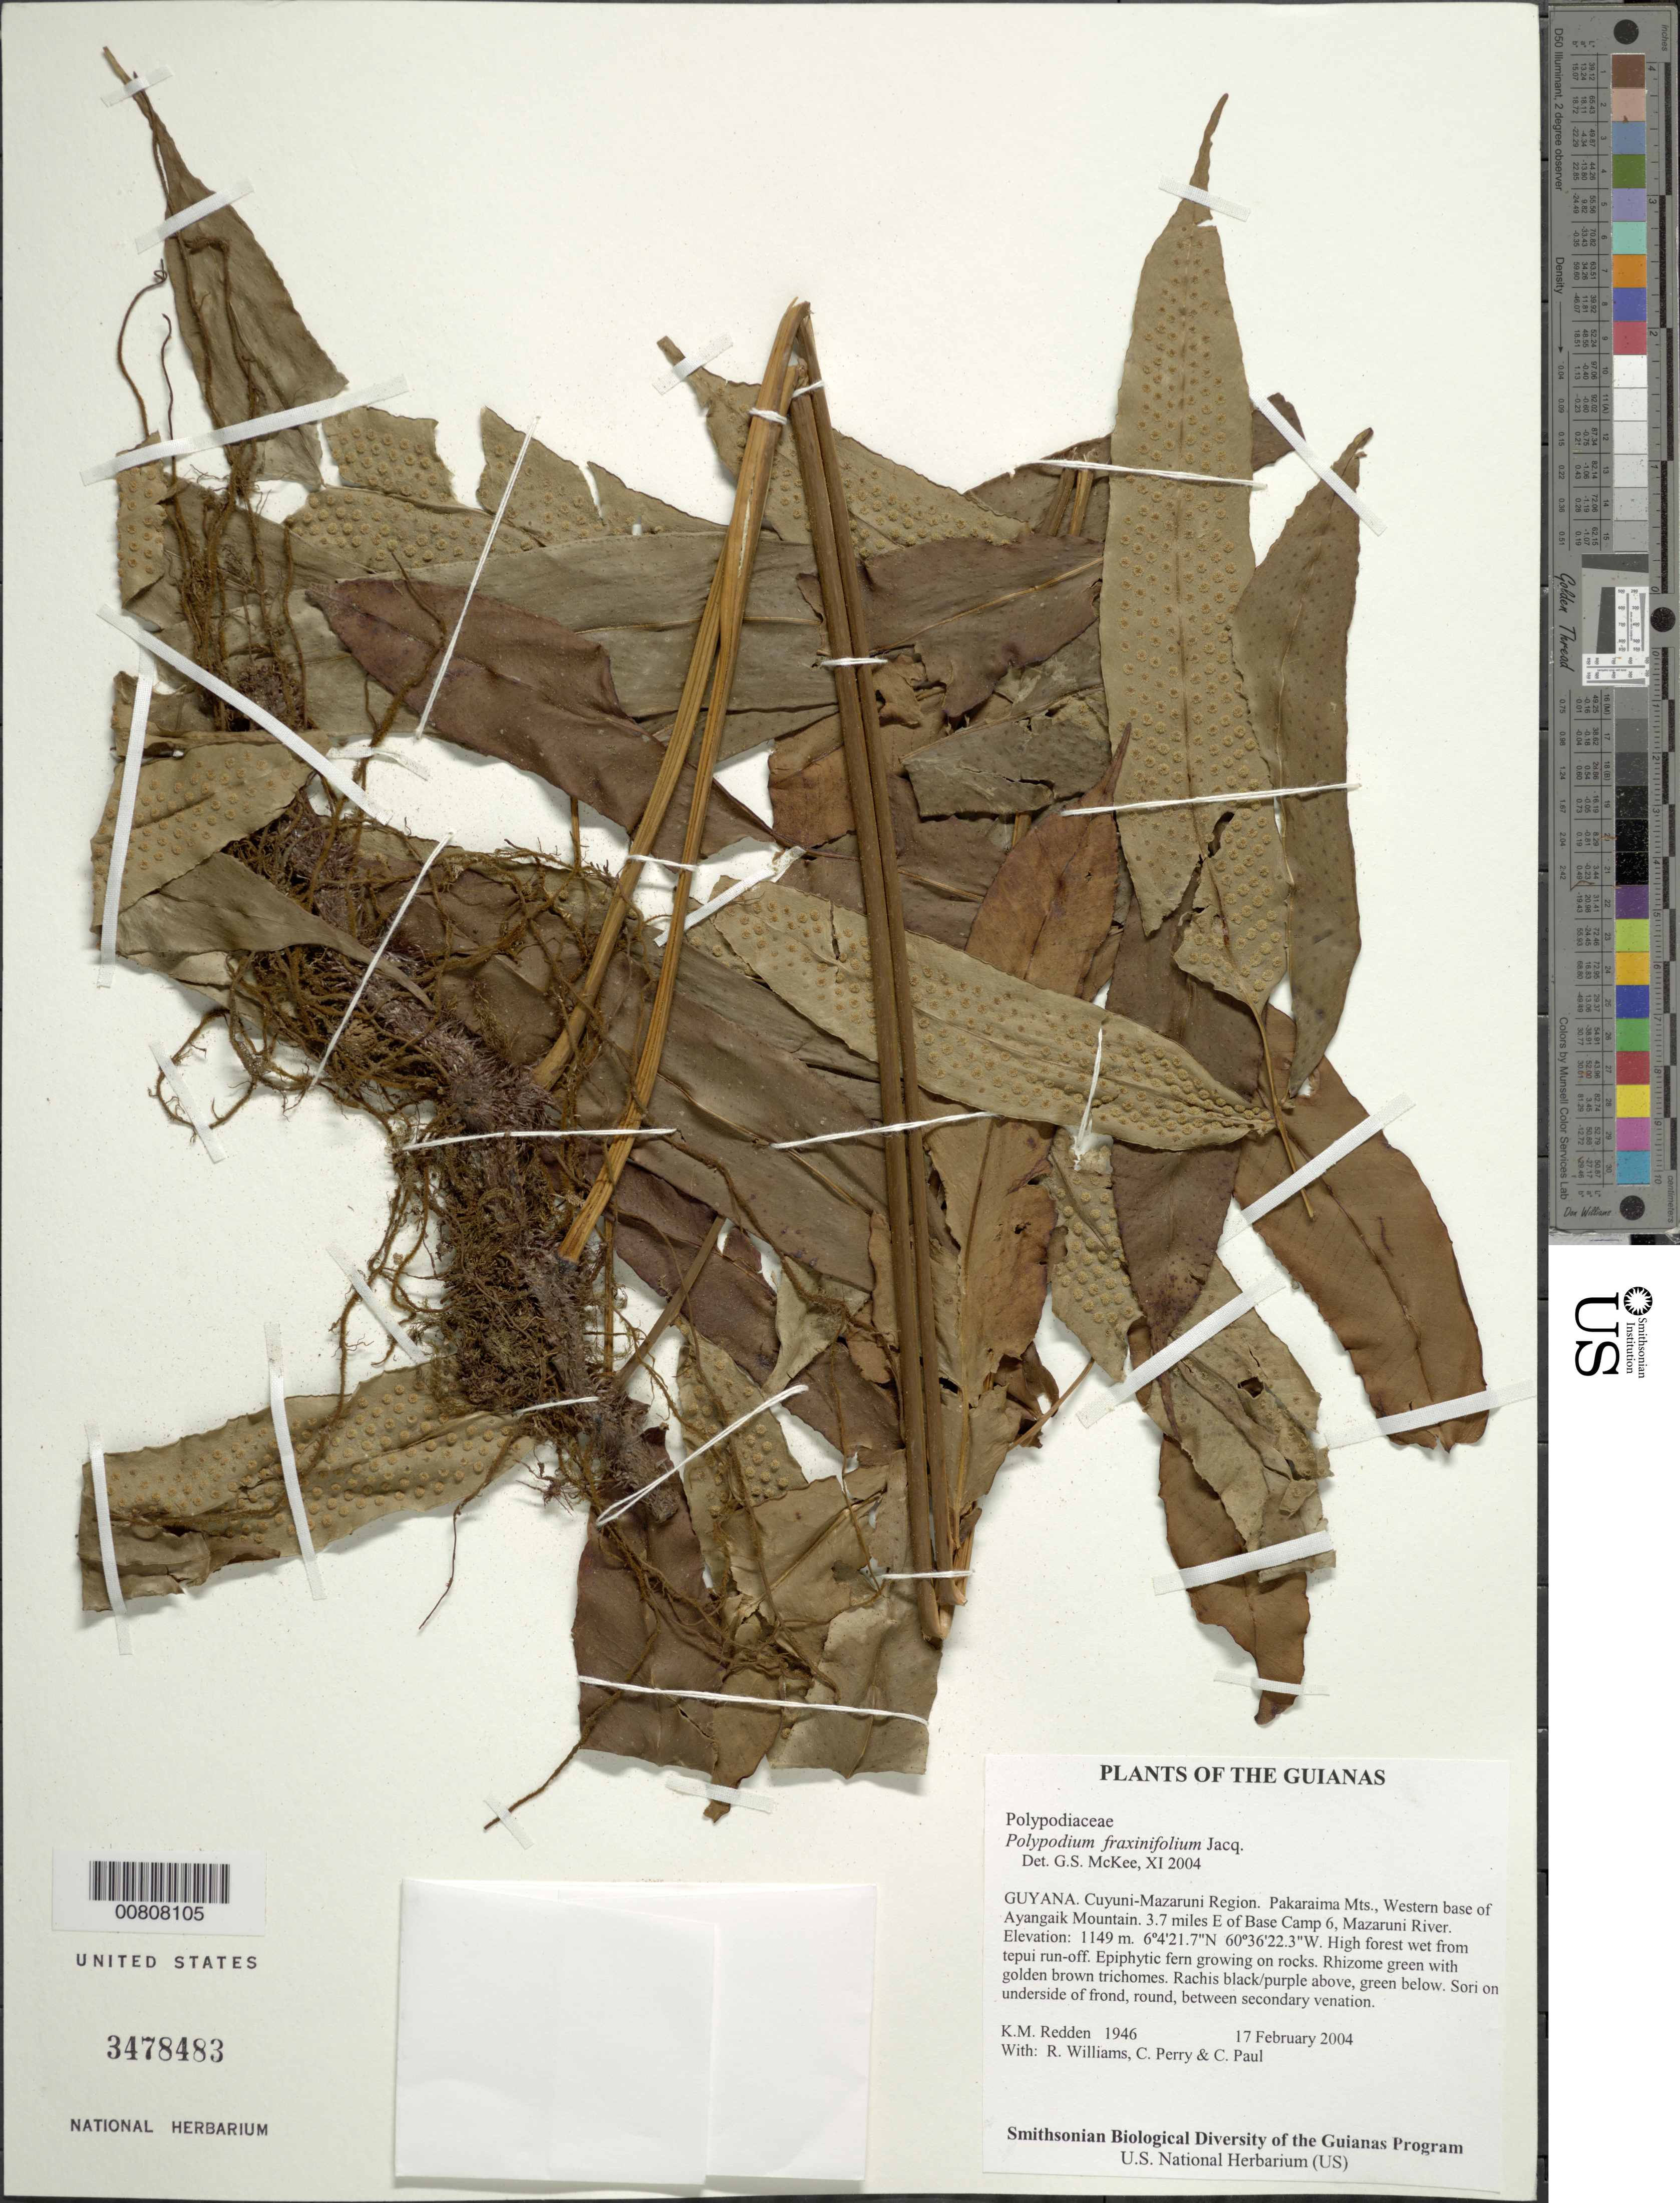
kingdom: Plantae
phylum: Tracheophyta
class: Polypodiopsida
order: Polypodiales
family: Polypodiaceae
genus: Serpocaulon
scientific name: Serpocaulon fraxinifolium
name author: (Jacq.) A.R. Sm.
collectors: K. M. Redden, R. Williams, C. Perry & C. Paul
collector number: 1946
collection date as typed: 17 February 2004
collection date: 2004-02-17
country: Guyana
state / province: Cuyuni-Mazaruni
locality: Pakaraima Mts., Western base of Ayangaik Mountain. 3.7 miles E of Base Camp 6, Mazaruni River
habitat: High forest wet from tepui run-off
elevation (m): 1149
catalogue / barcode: US 3478483